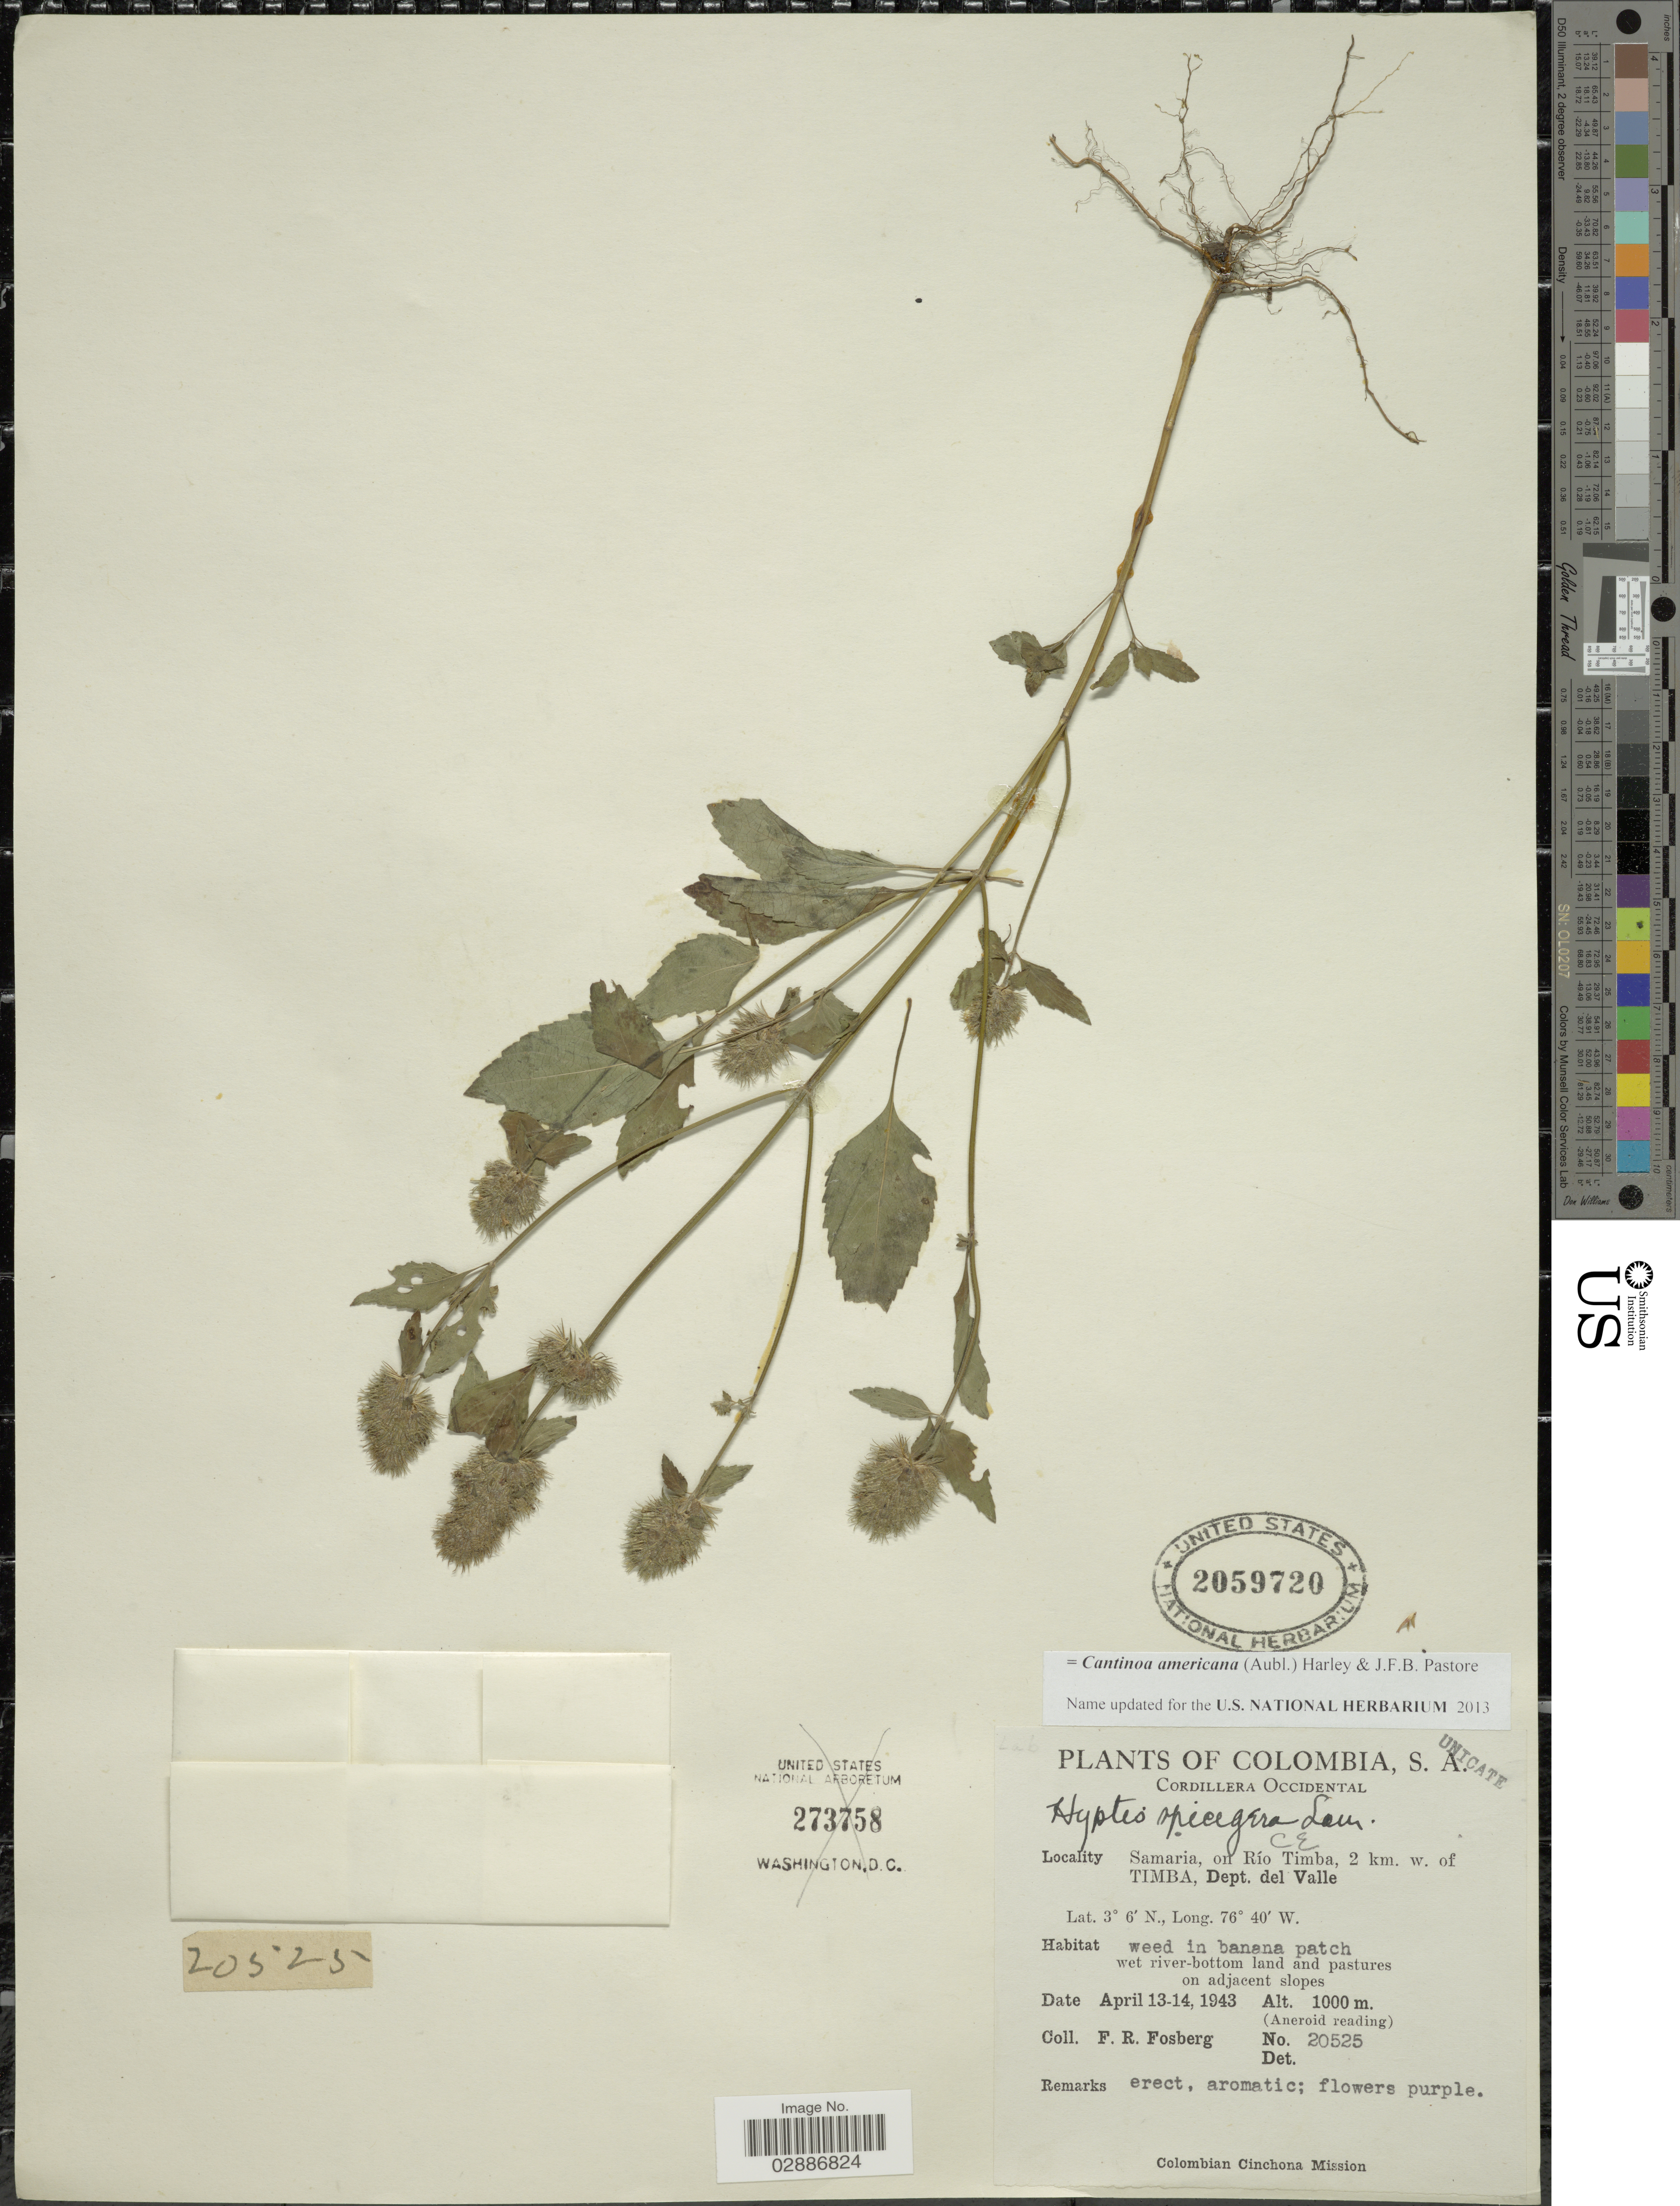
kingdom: Plantae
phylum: Tracheophyta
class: Magnoliopsida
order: Lamiales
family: Lamiaceae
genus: Cantinoa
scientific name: Cantinoa americana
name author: (Aubl.) Harley & J.F.B. Pastore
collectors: F. R. Fosberg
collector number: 20525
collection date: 1943-04-13/1943-04-14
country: Colombia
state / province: Valle del Cauca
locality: Cordillera Occidental. Samaria, on Río Timba, 2 km. w. of Timba, Dept. del Valle.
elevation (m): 1000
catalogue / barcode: US 2059720